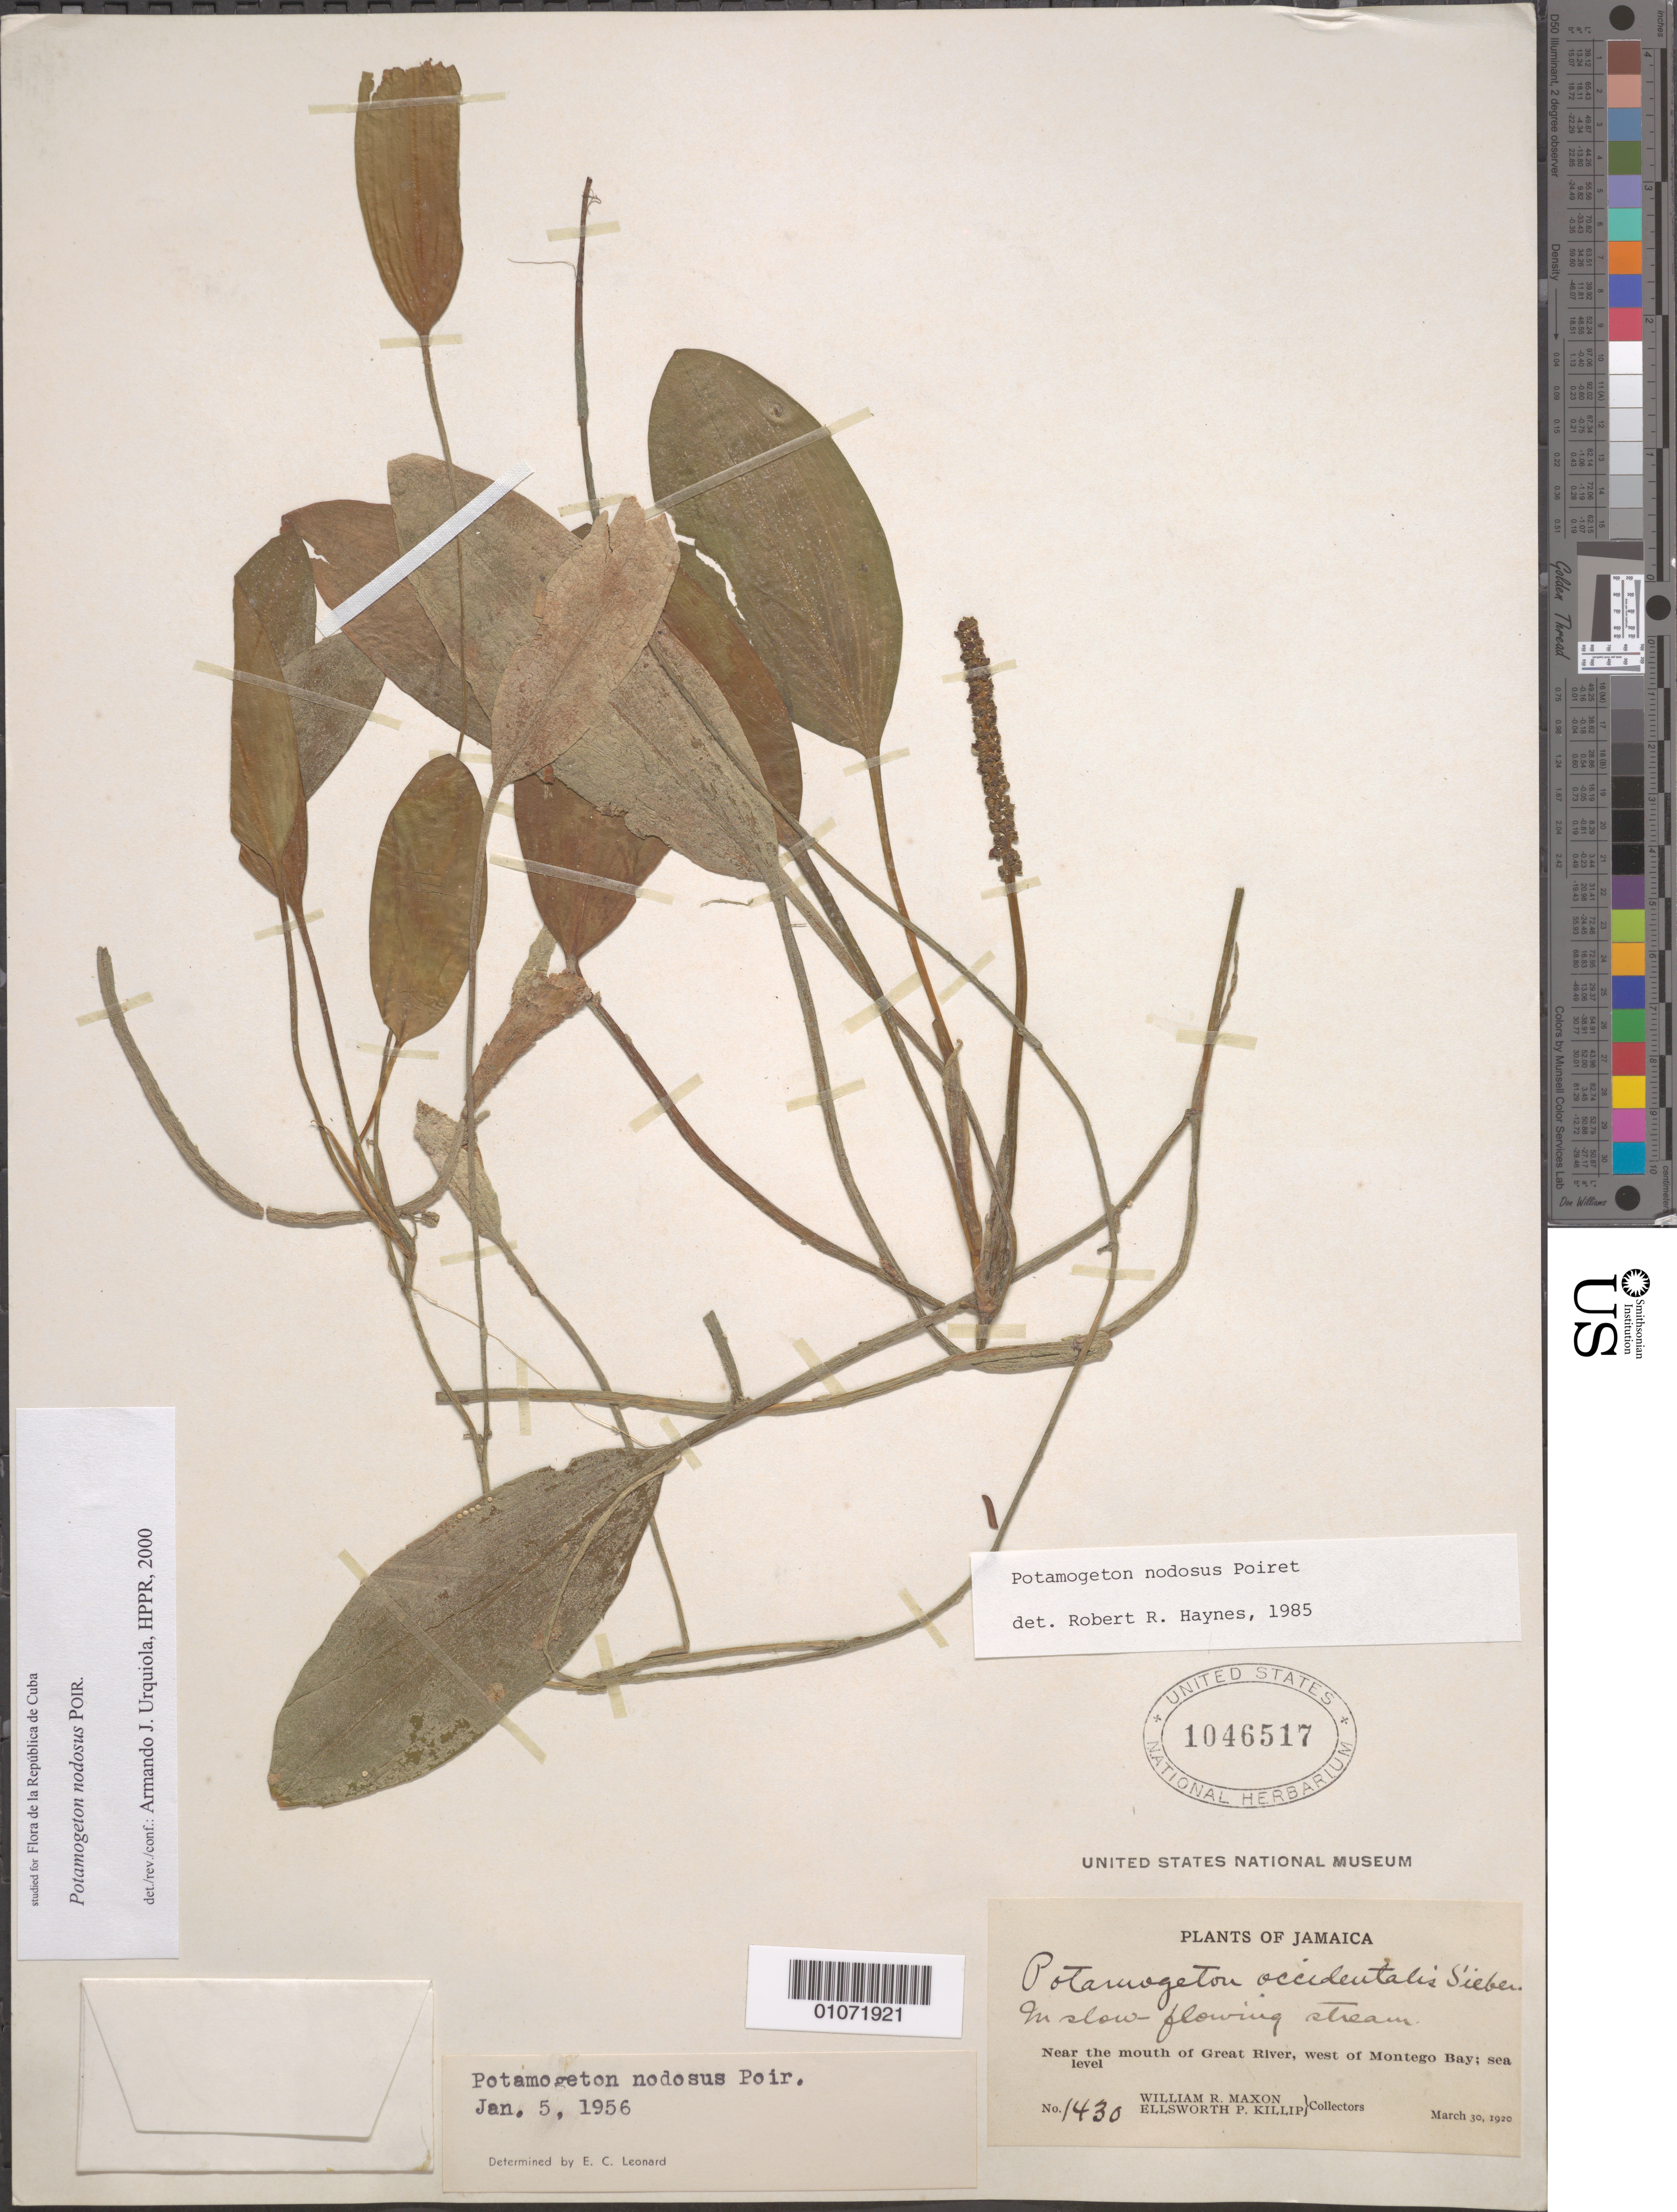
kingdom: Plantae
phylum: Tracheophyta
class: Liliopsida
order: Alismatales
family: Potamogetonaceae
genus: Potamogeton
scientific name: Potamogeton nodosus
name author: Poir.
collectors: W. R. Maxon & E. P. Killip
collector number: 1430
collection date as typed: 30 Mar 1920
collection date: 1920-03-30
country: Jamaica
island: Jamaica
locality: In slow flowing stream. Near the Great River. West of Montego Bay. Sea level.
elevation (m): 0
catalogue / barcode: US 1046517